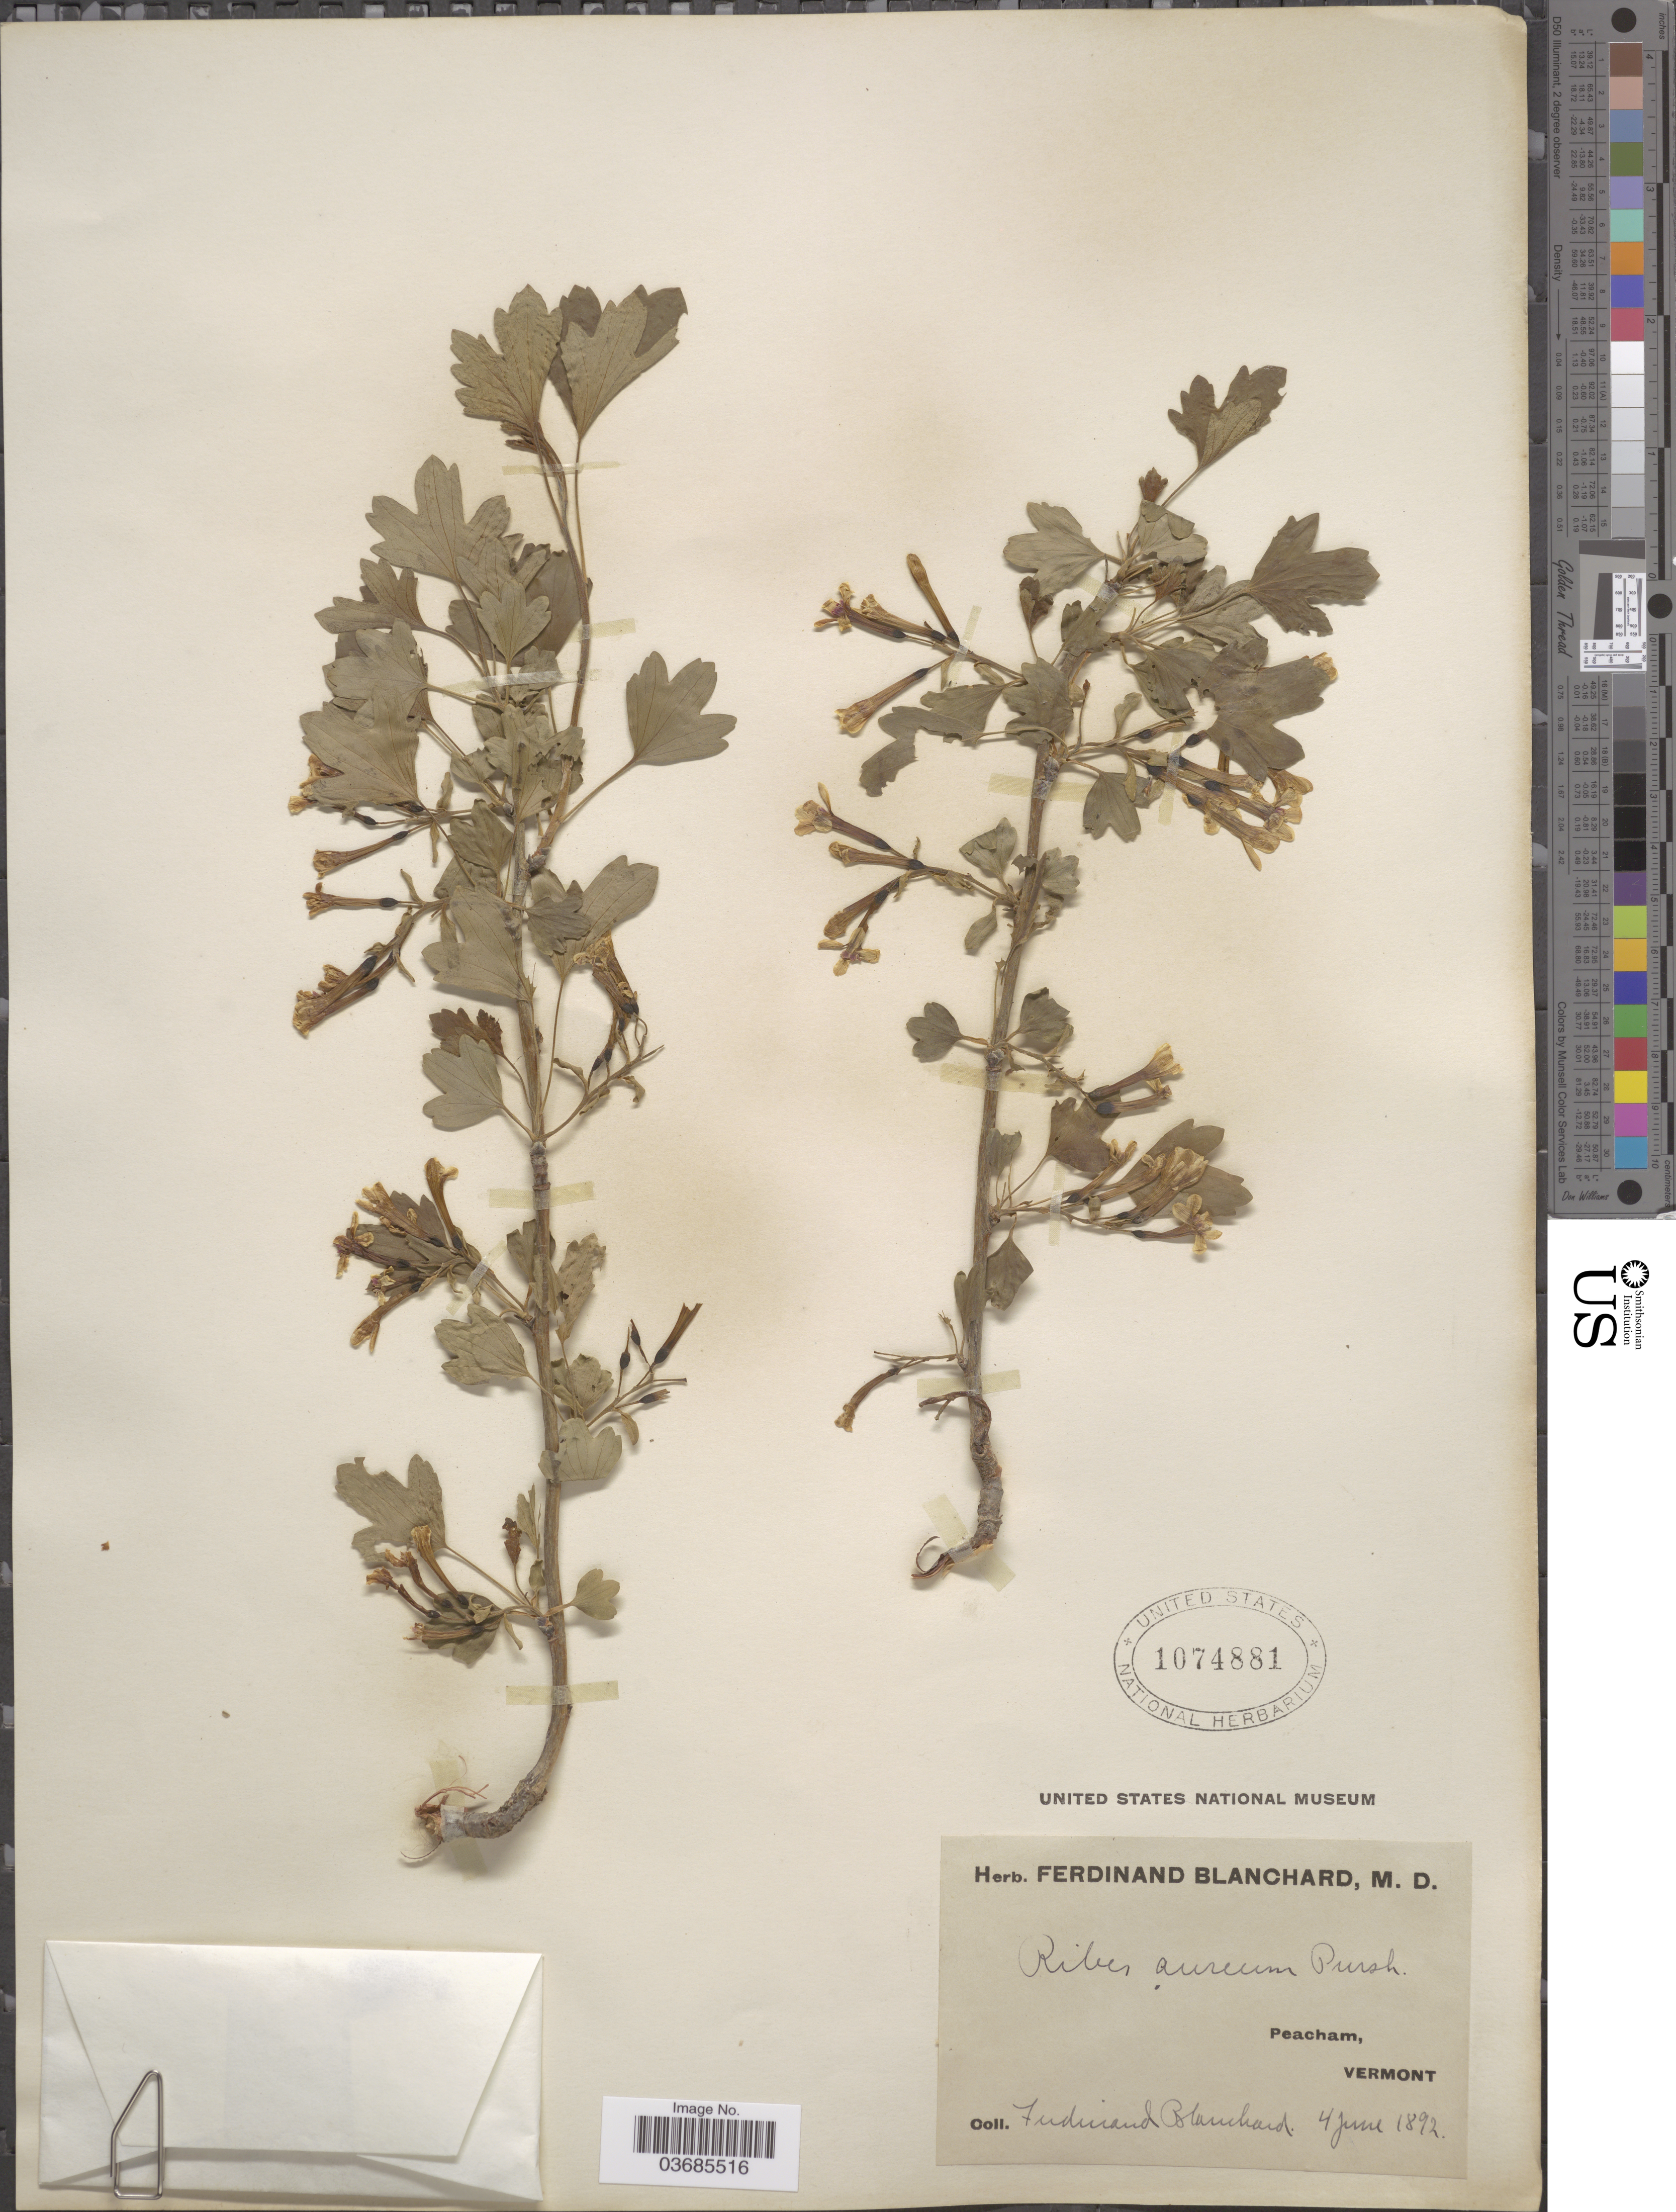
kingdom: Plantae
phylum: Tracheophyta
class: Magnoliopsida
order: Saxifragales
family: Grossulariaceae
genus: Ribes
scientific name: Ribes aureum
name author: Pursh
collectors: F. Blanchard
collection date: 1892-06-04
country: United States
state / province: Vermont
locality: Peacham.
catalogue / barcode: US 1074881